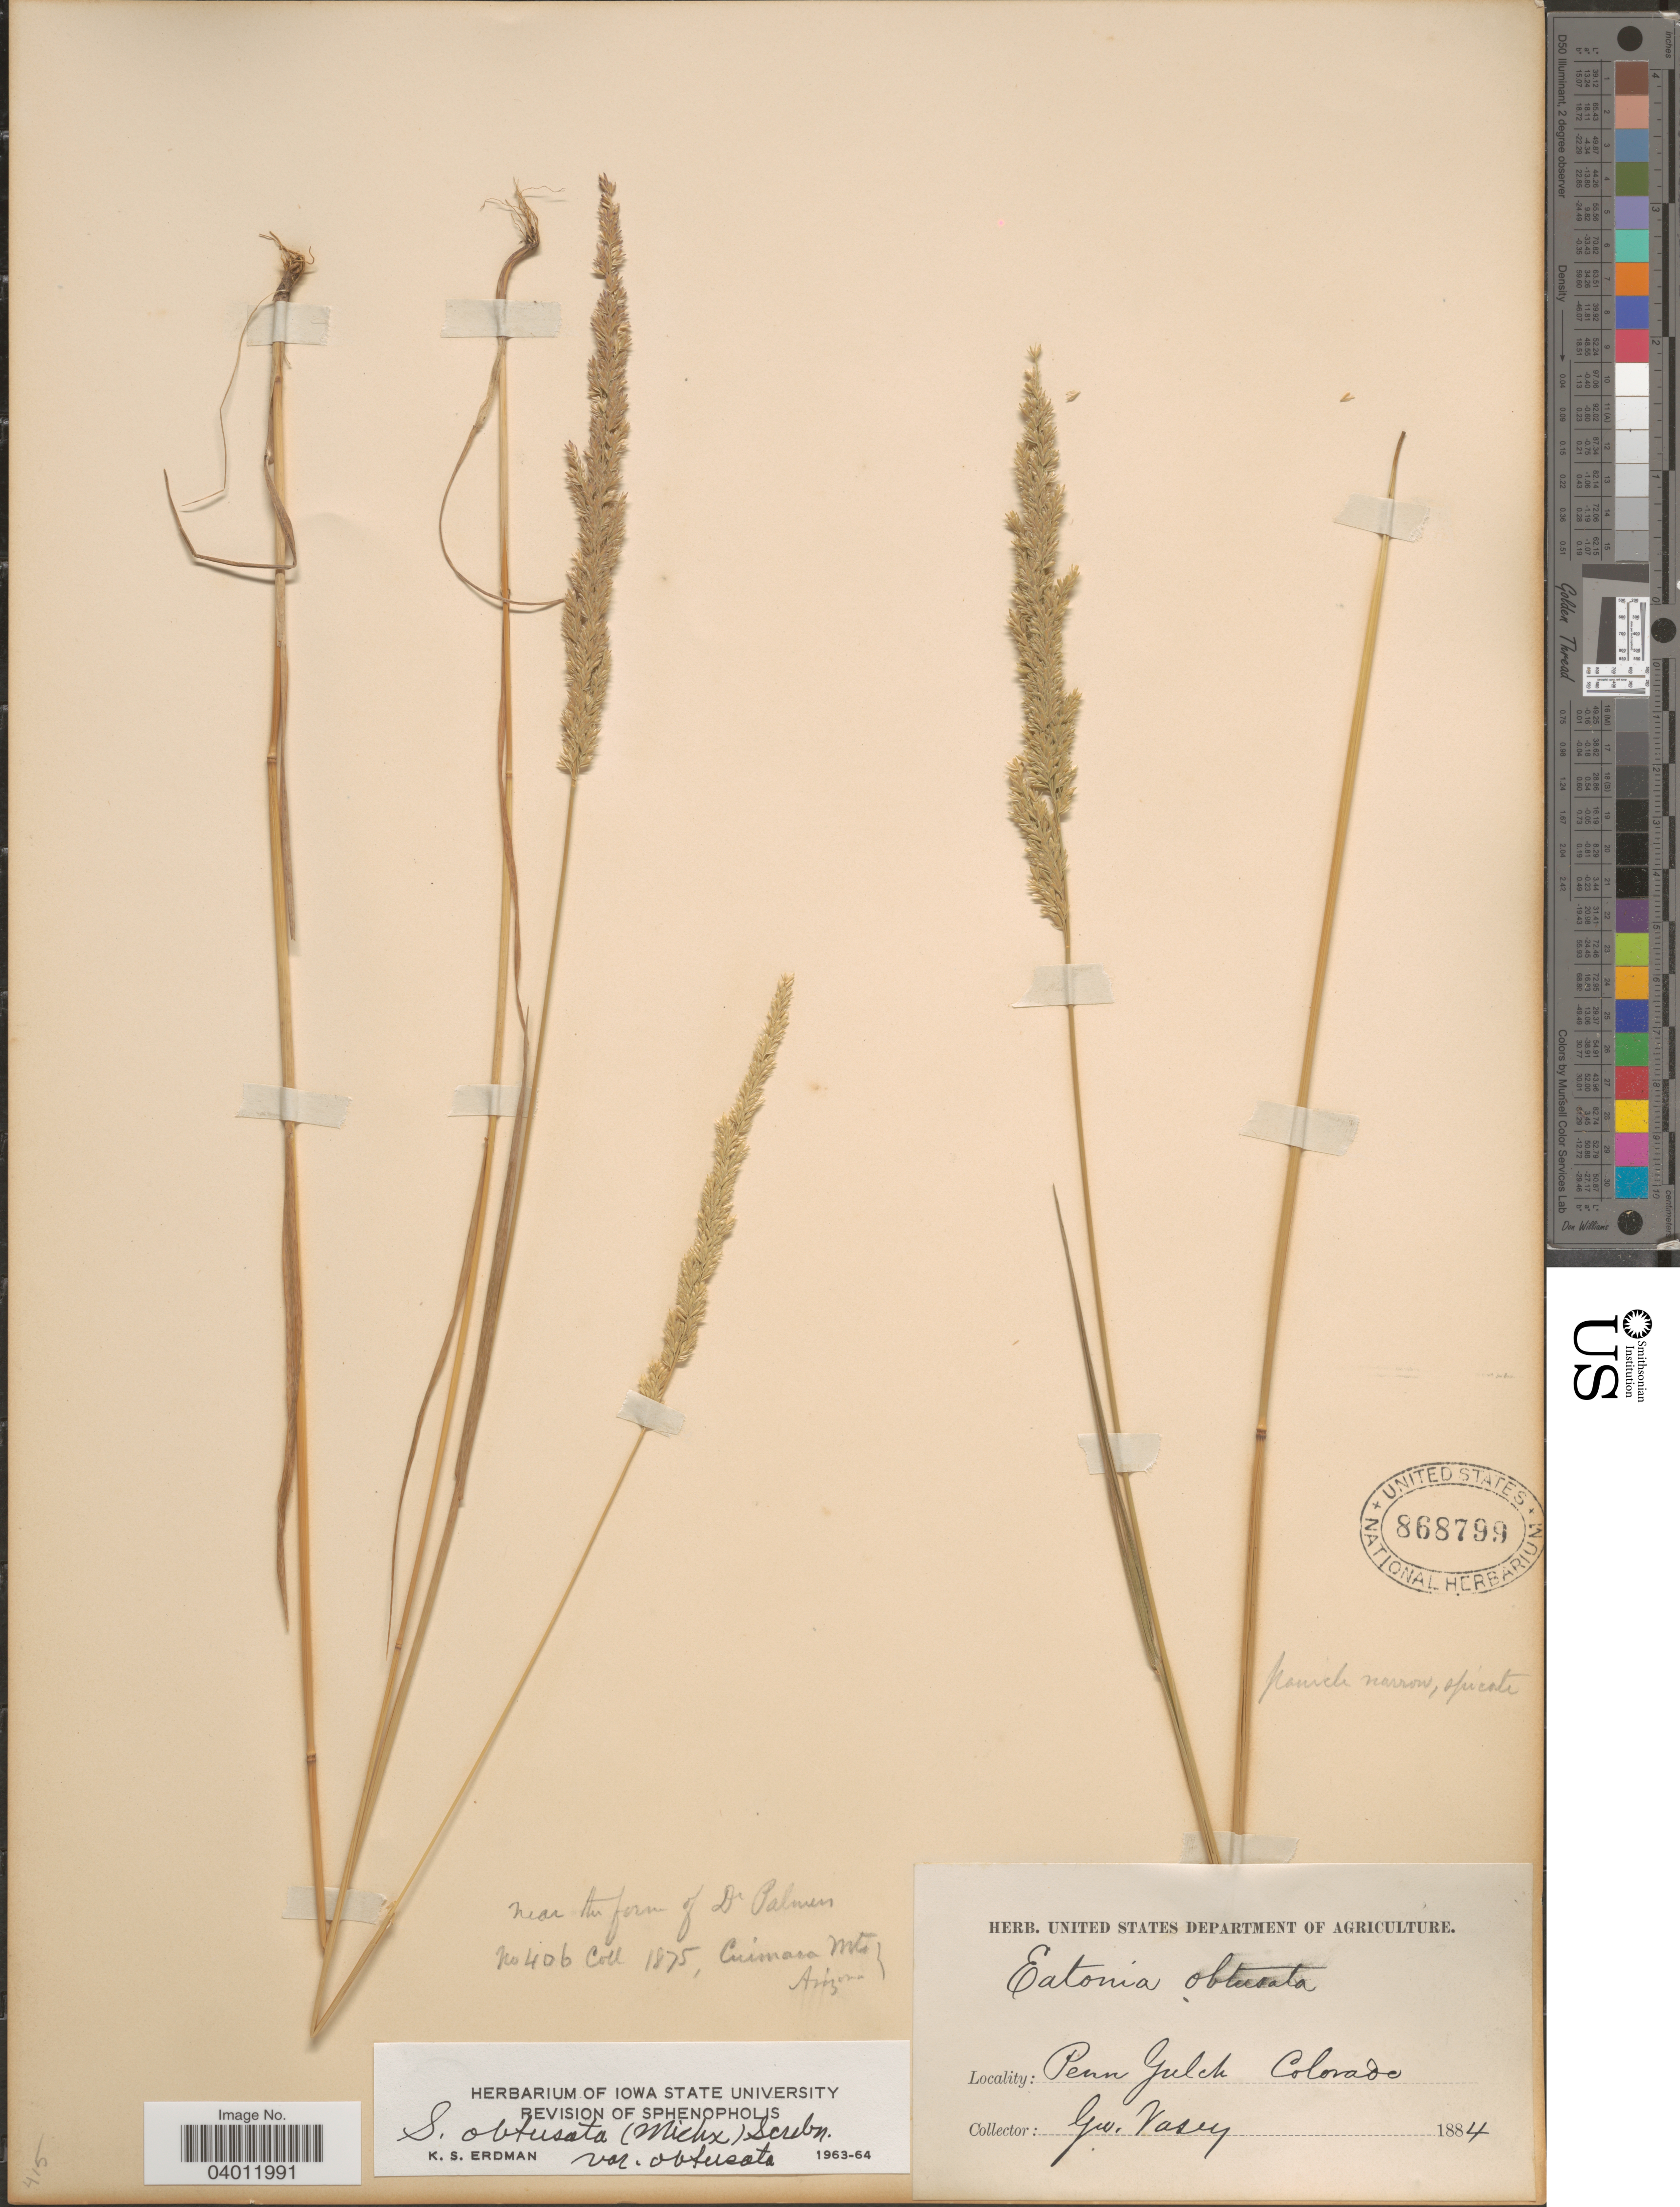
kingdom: Plantae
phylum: Tracheophyta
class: Liliopsida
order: Poales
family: Poaceae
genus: Sphenopholis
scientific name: Sphenopholis obtusata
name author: (Michx.) Scribn.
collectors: G. R. Vasey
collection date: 1884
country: United States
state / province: Colorado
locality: Penn Gulch.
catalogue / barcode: US 868799